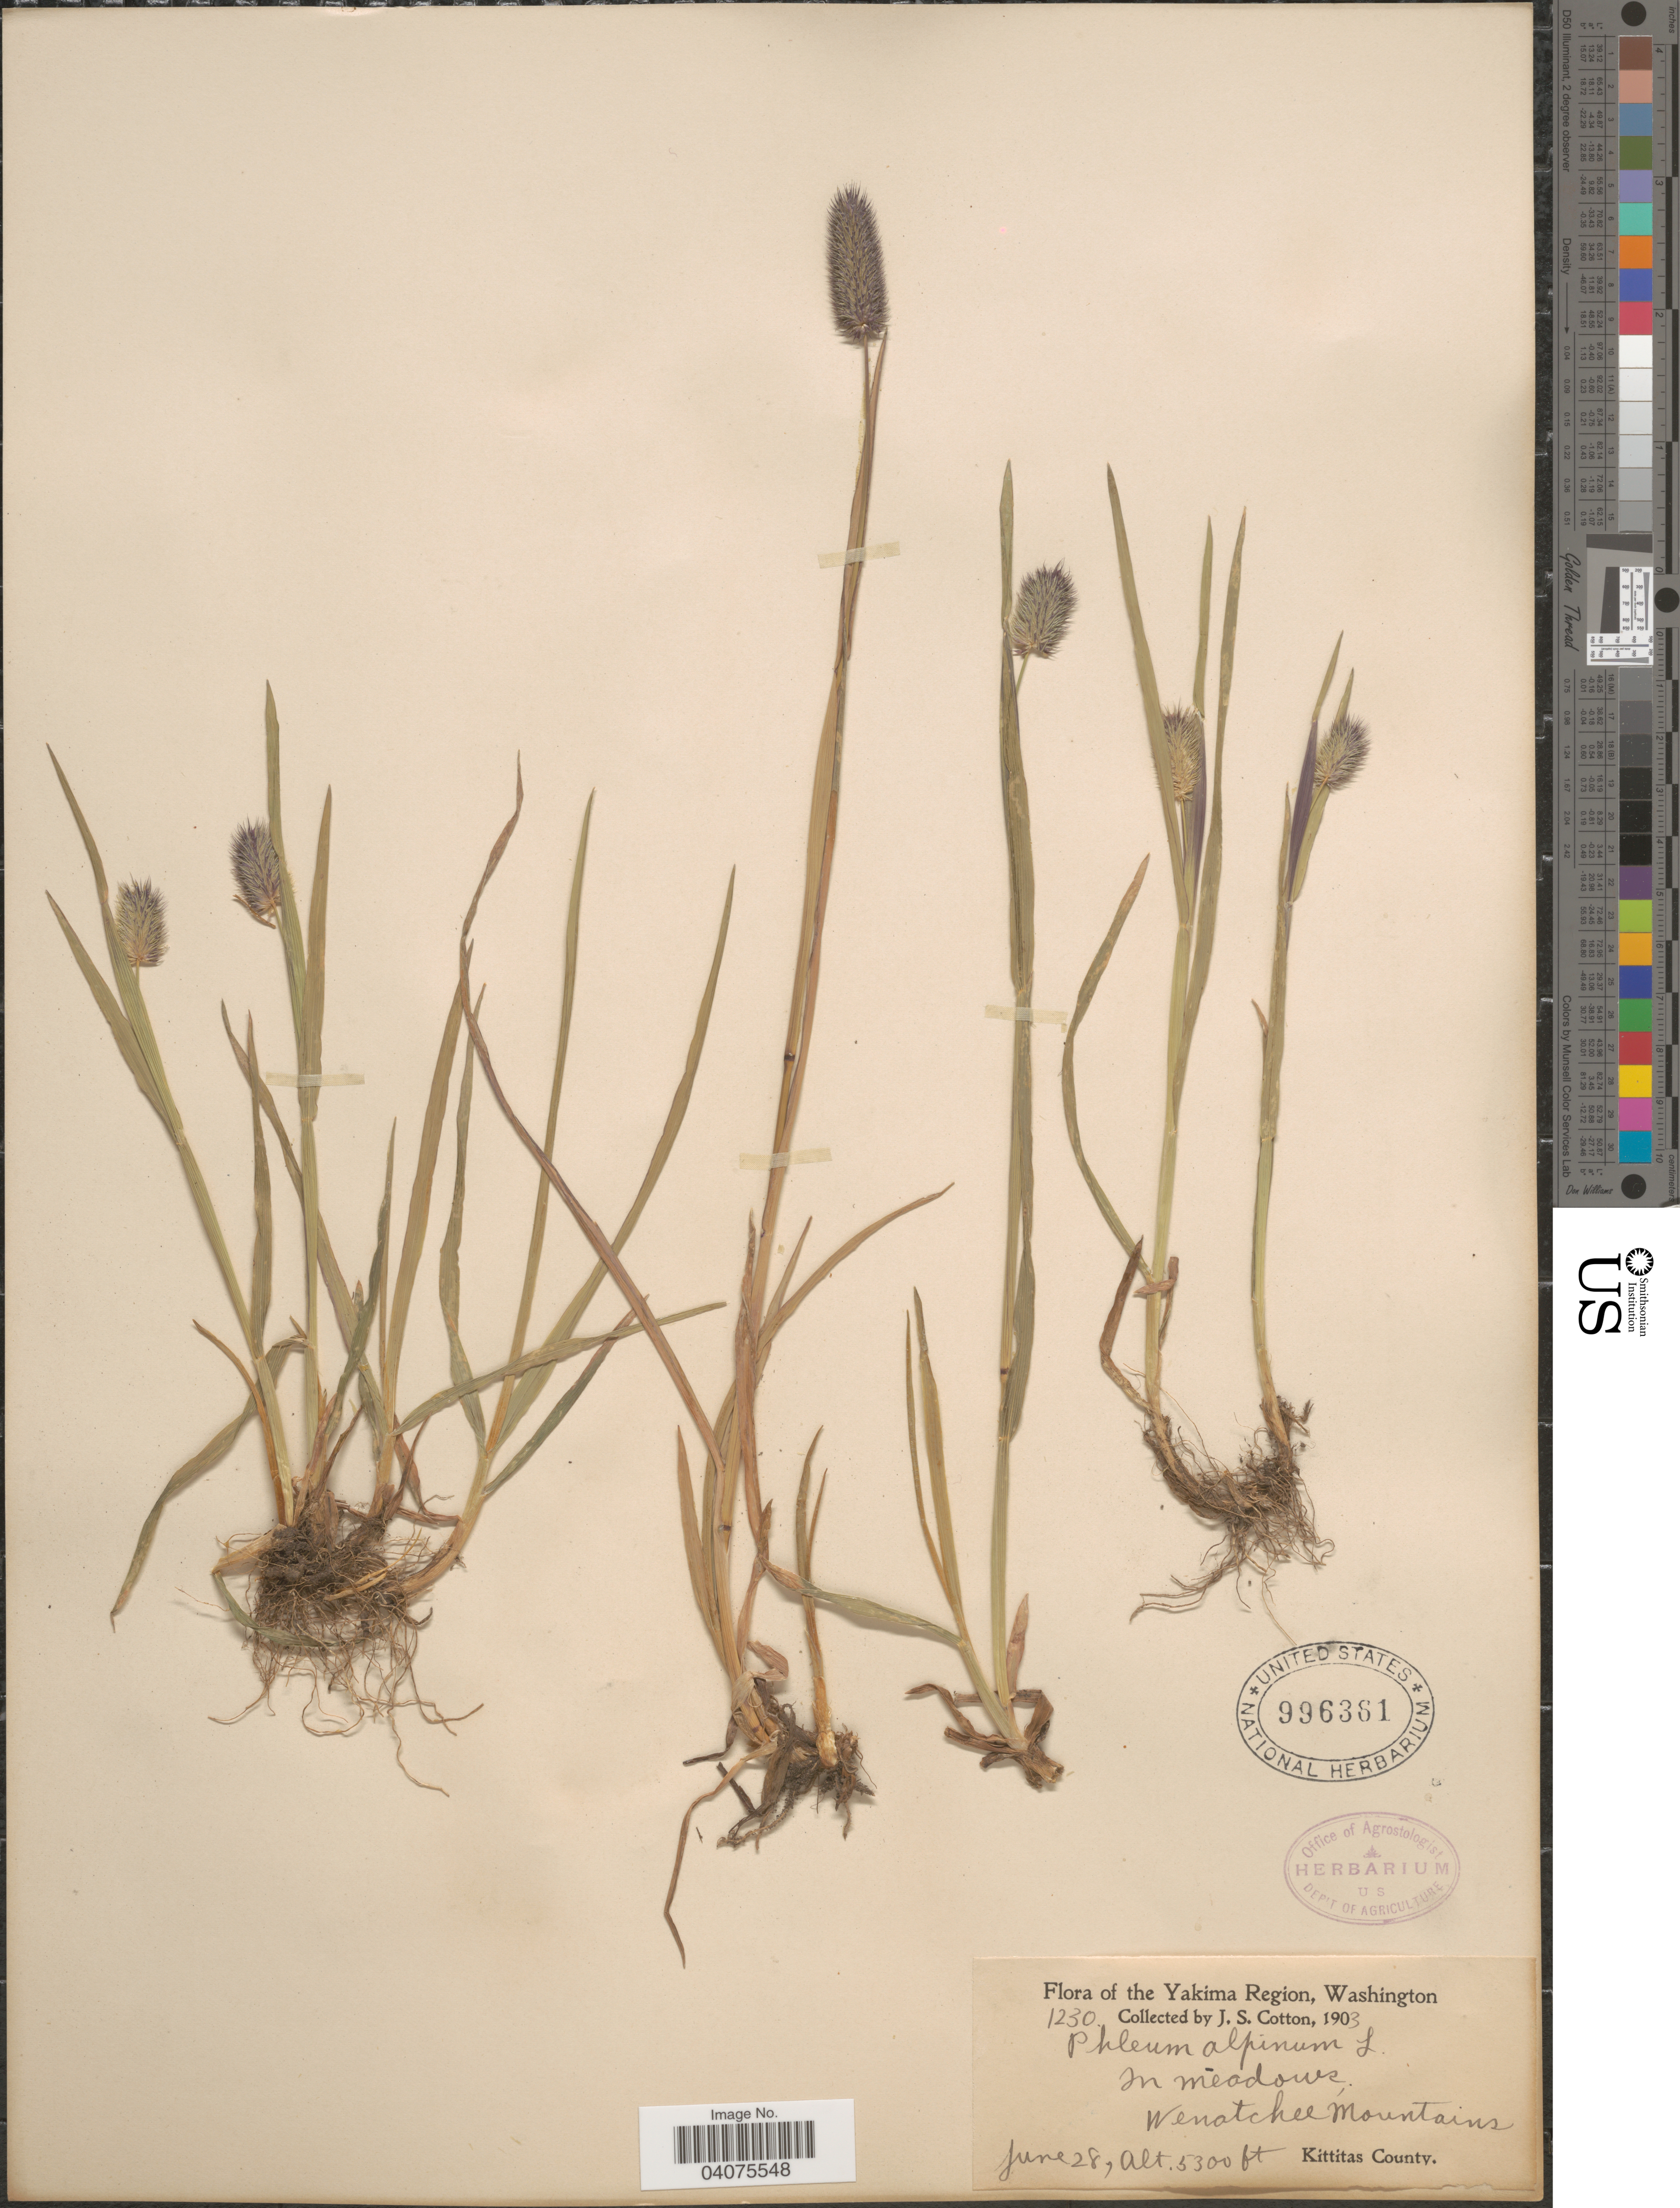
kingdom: Plantae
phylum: Tracheophyta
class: Liliopsida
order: Poales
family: Poaceae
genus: Phleum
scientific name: Phleum alpinum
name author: L.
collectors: J. S. Cotton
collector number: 1230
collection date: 1903-06-28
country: United States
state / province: Washington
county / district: Kittitas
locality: The Yakima Region. Wenatchee Mountains. Kittitas County.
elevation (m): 1615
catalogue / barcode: US 996361